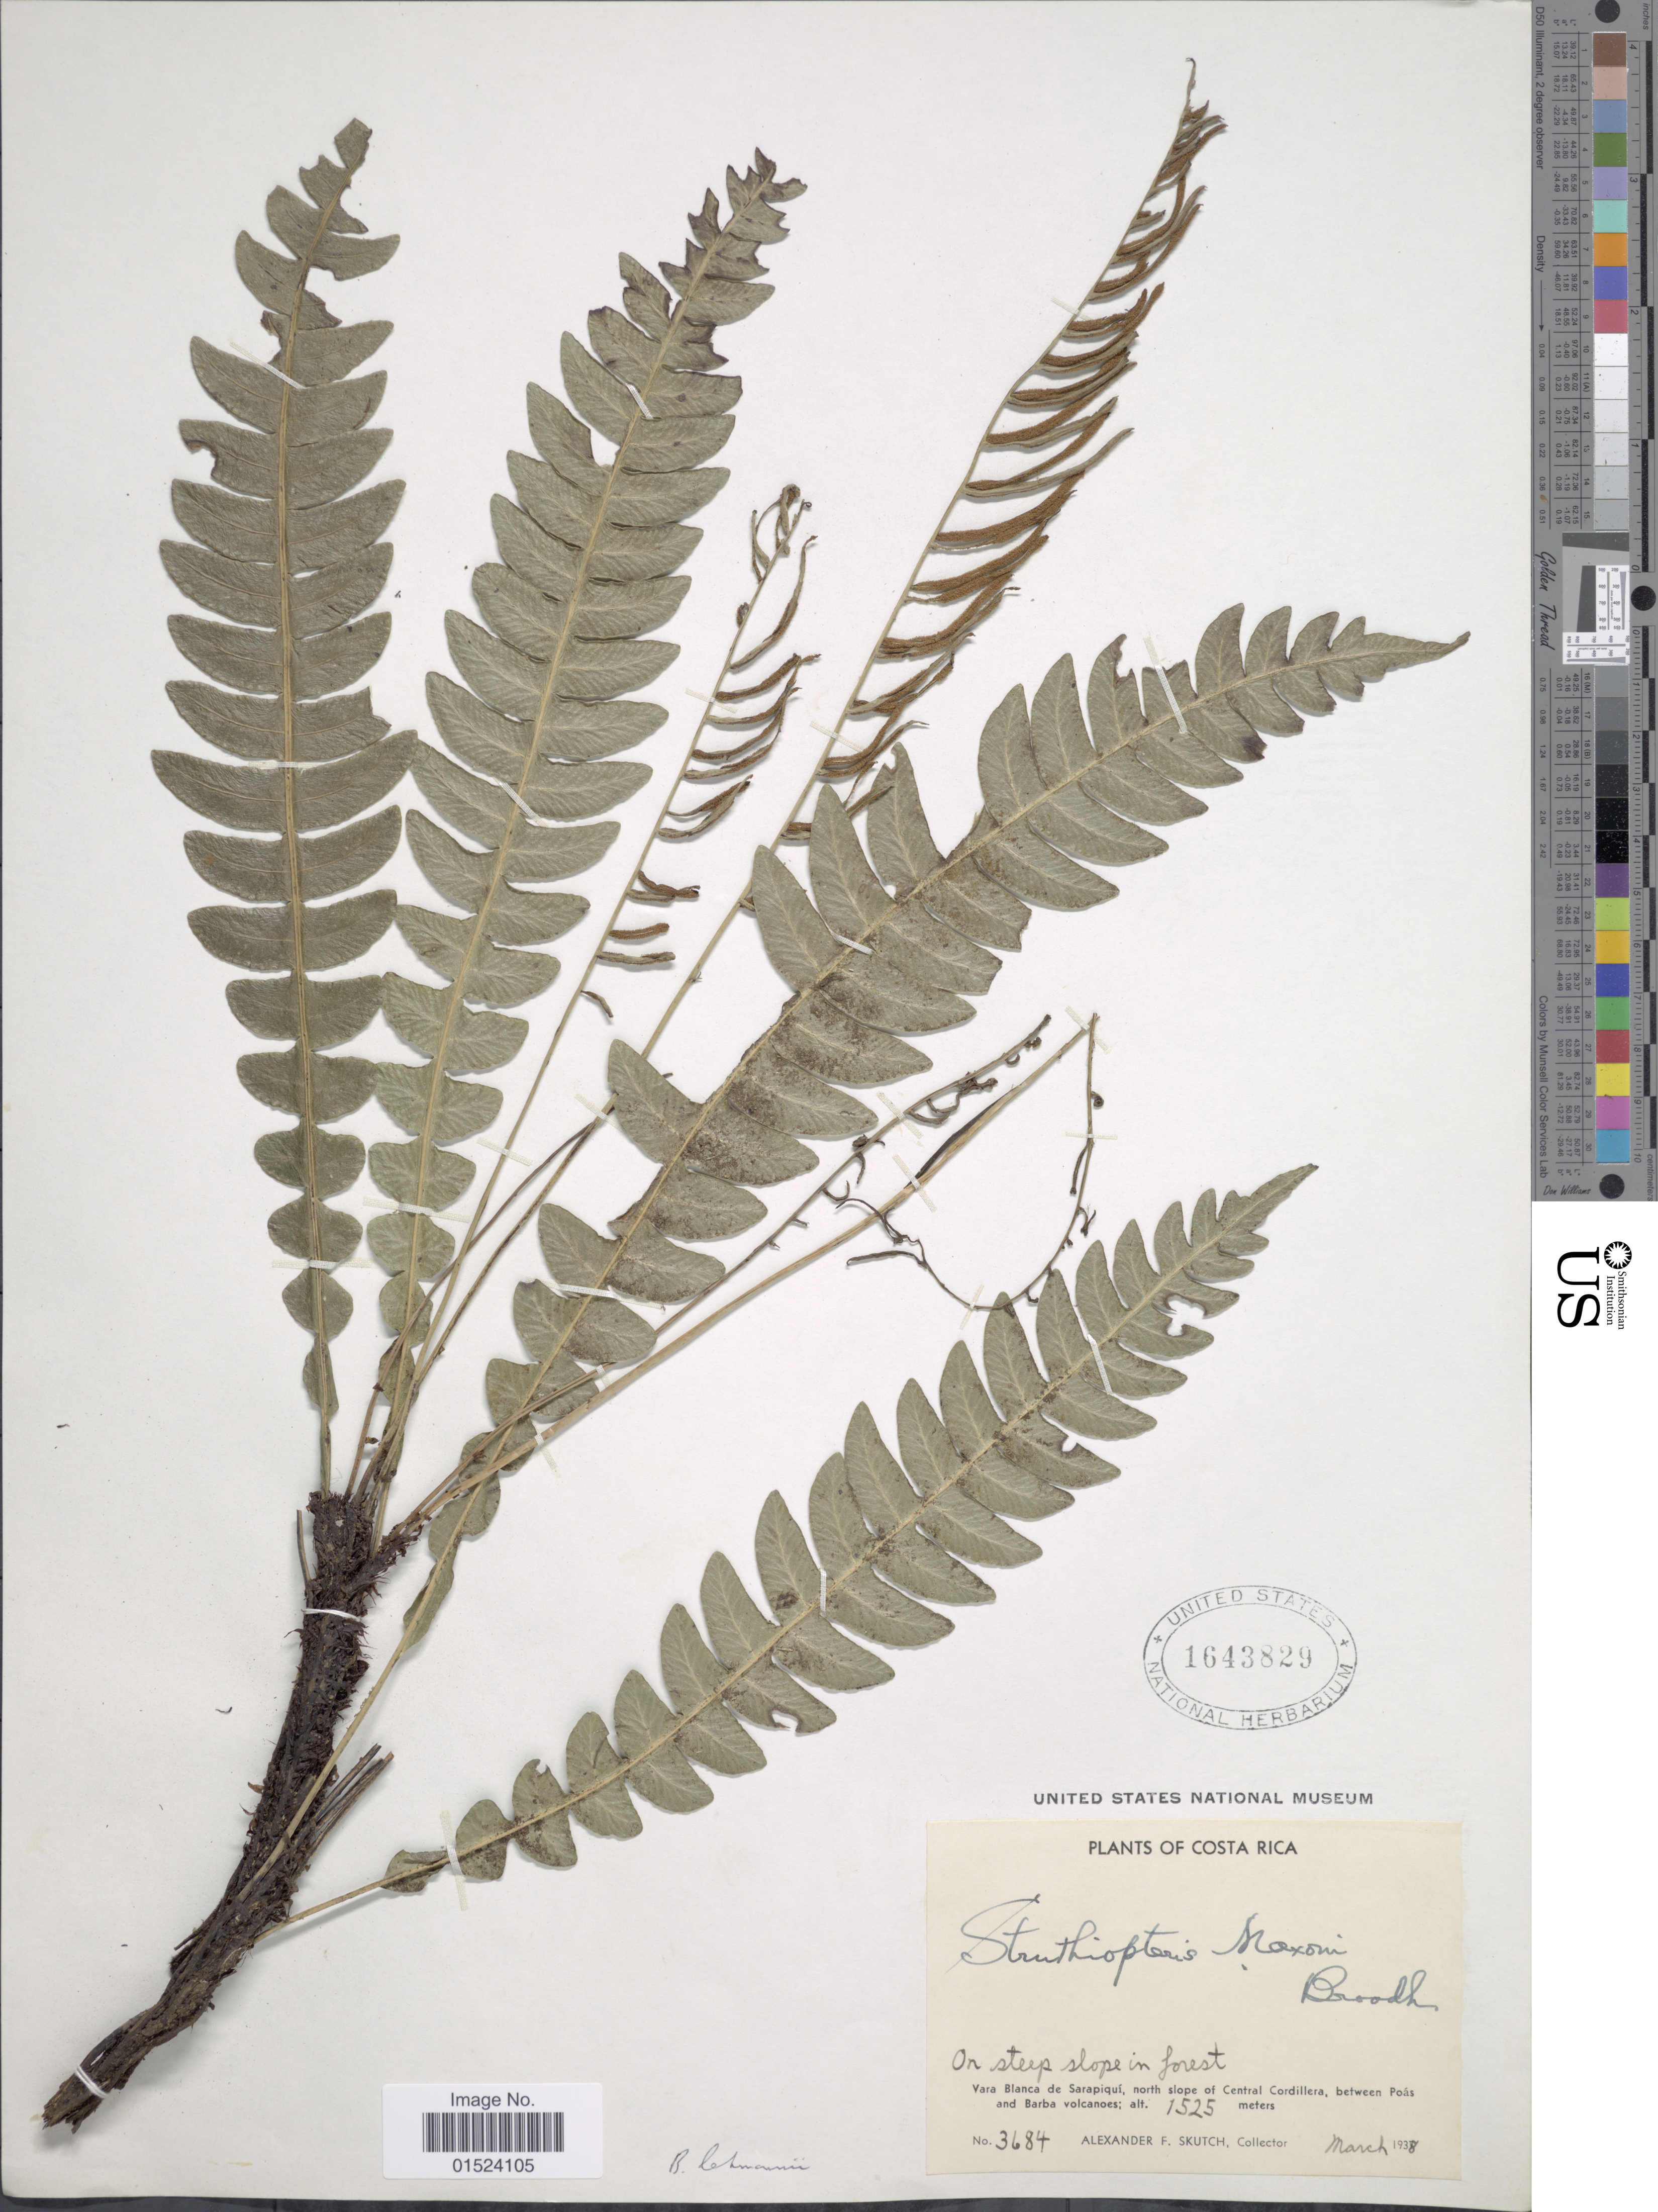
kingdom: Plantae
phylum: Tracheophyta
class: Polypodiopsida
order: Polypodiales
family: Blechnaceae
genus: Blechnum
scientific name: Blechnum l'herminieri subsp. lehmannii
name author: (Hieron.) Lellinger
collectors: A. F. Skutch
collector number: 3684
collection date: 1938-03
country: Costa Rica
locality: Vara Blanca de Sarapiquí, north slope of Central Cordillera, between Poás and Barba volcanoes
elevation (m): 1525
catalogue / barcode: US 1643829